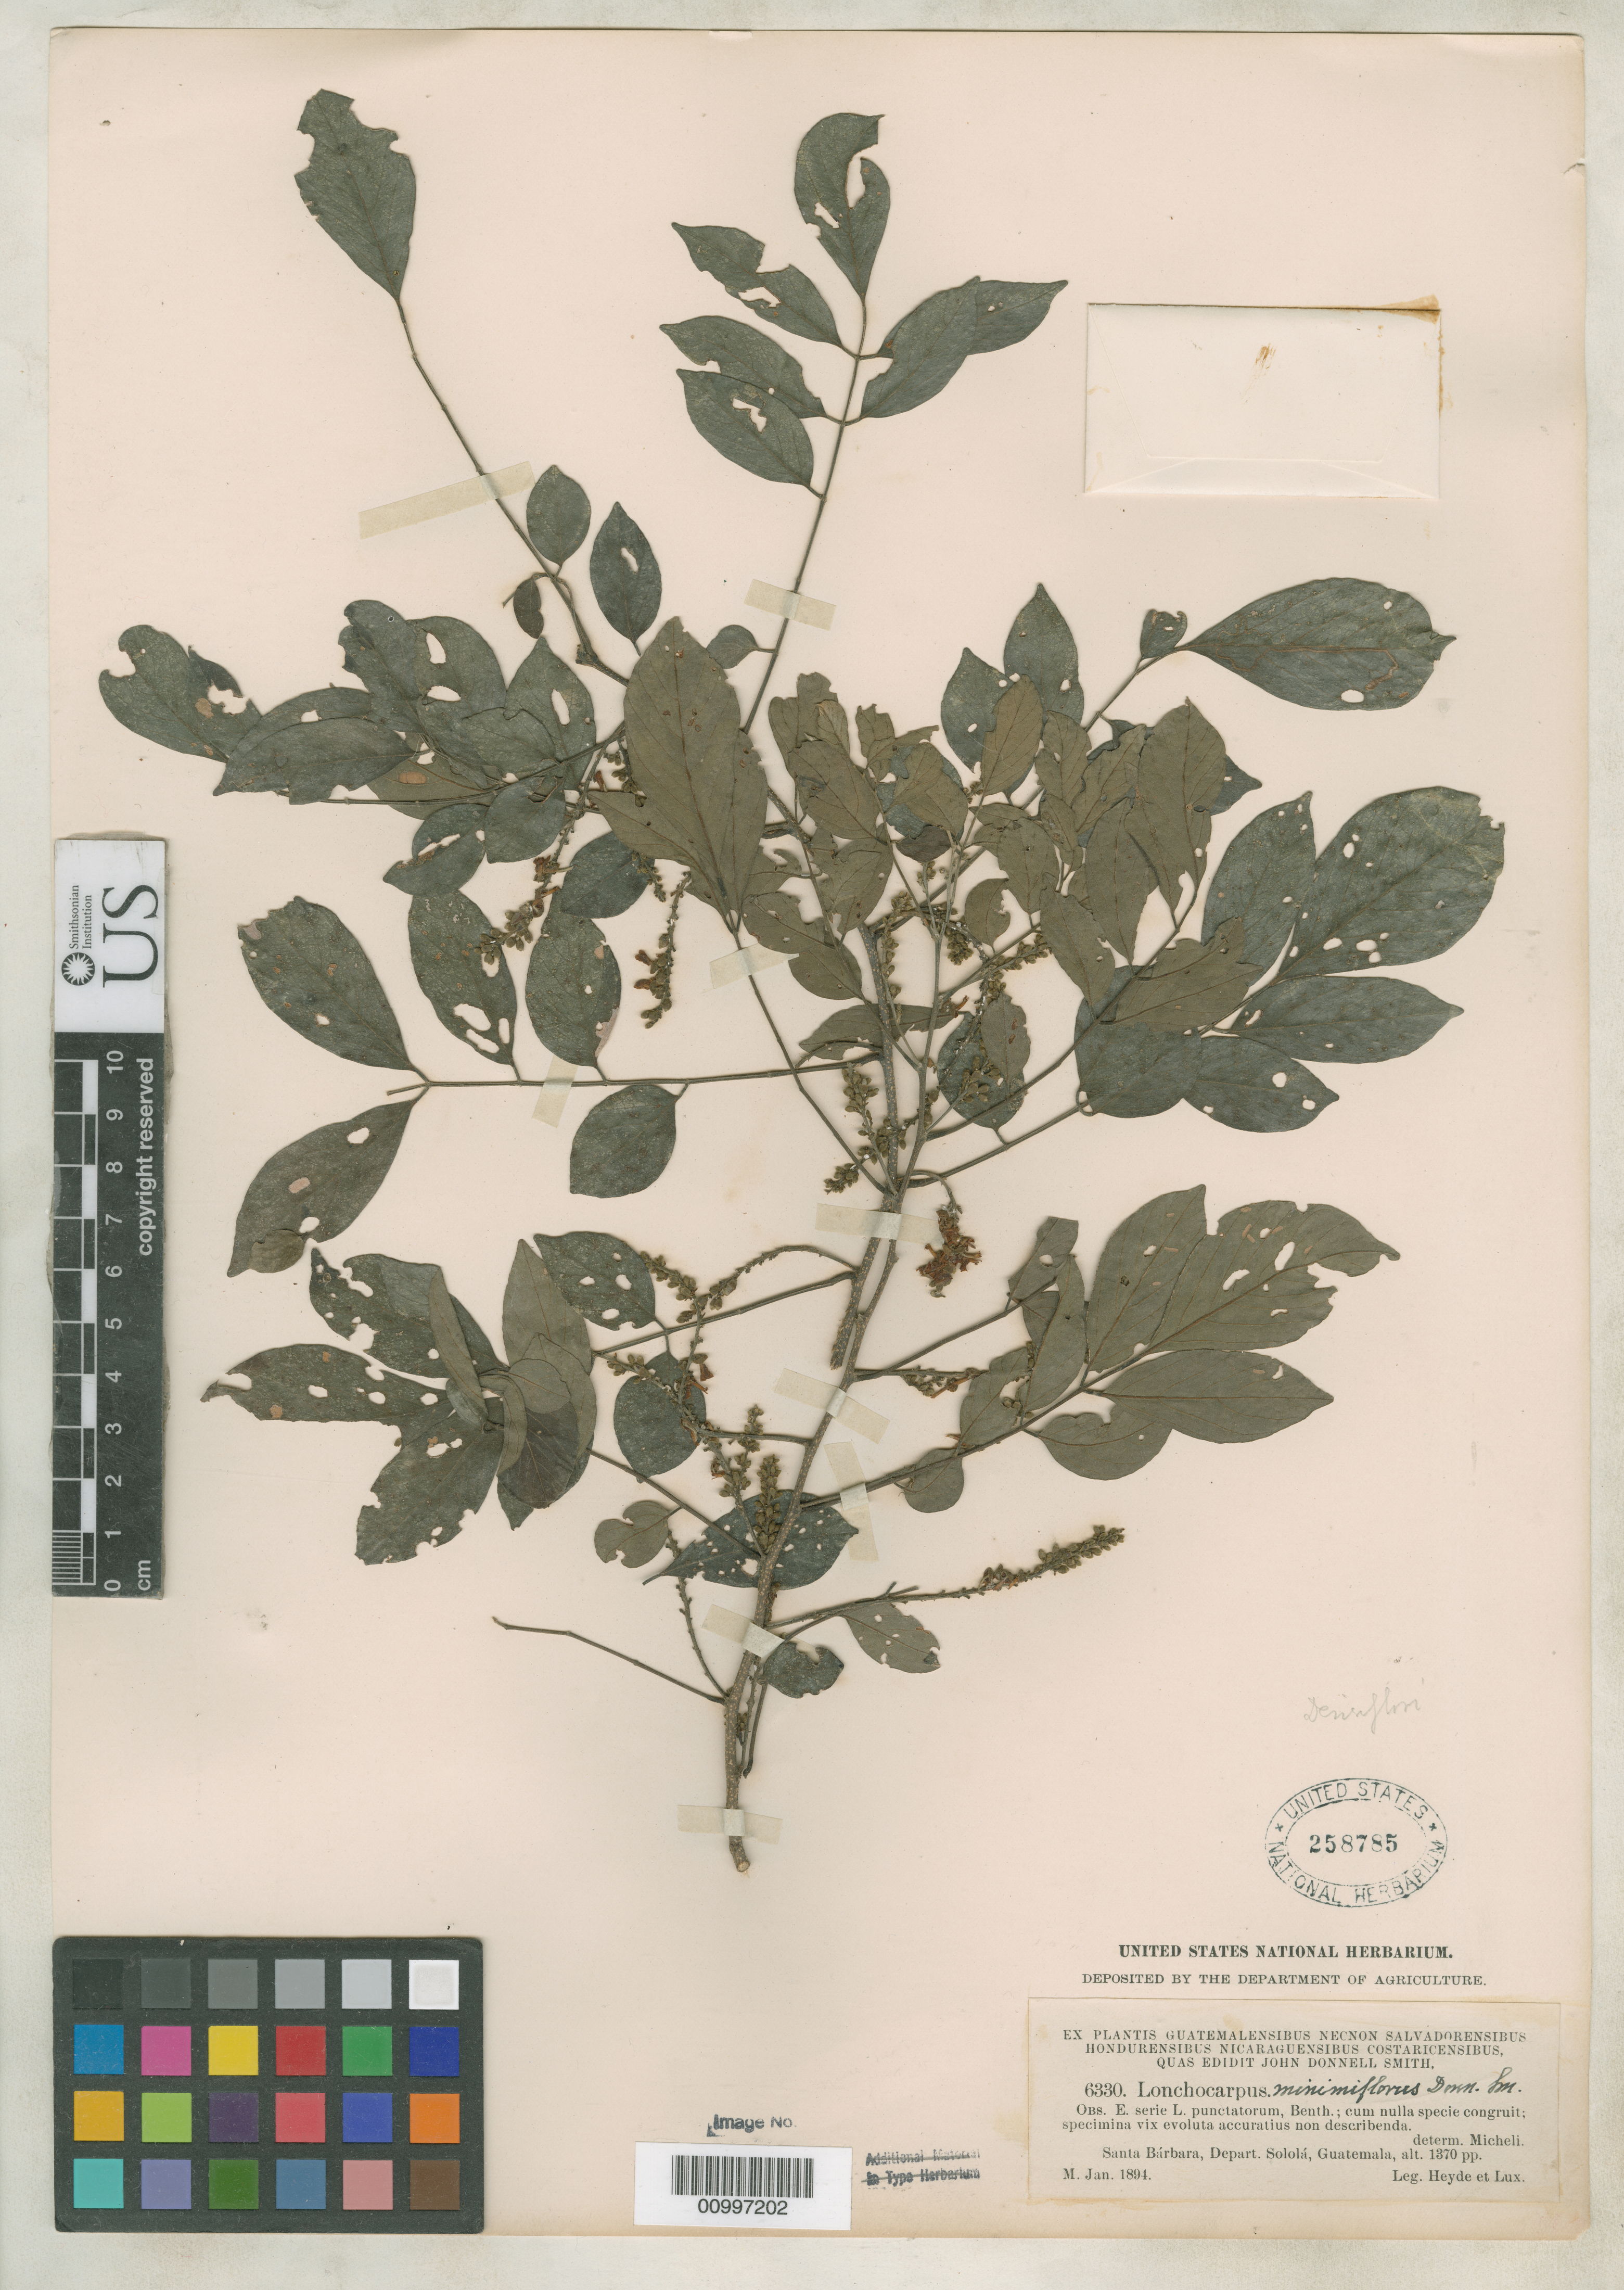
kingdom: Plantae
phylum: Tracheophyta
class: Magnoliopsida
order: Fabales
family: Fabaceae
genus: Lonchocarpus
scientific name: Lonchocarpus minimiflorus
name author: Donn. Sm.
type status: Type Collection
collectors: E. T. Heyde & E. Lux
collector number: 6330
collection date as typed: Jan 1894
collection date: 1894-01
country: Guatemala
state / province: Sololá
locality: Santa Barbara.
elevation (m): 418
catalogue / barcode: US 258785